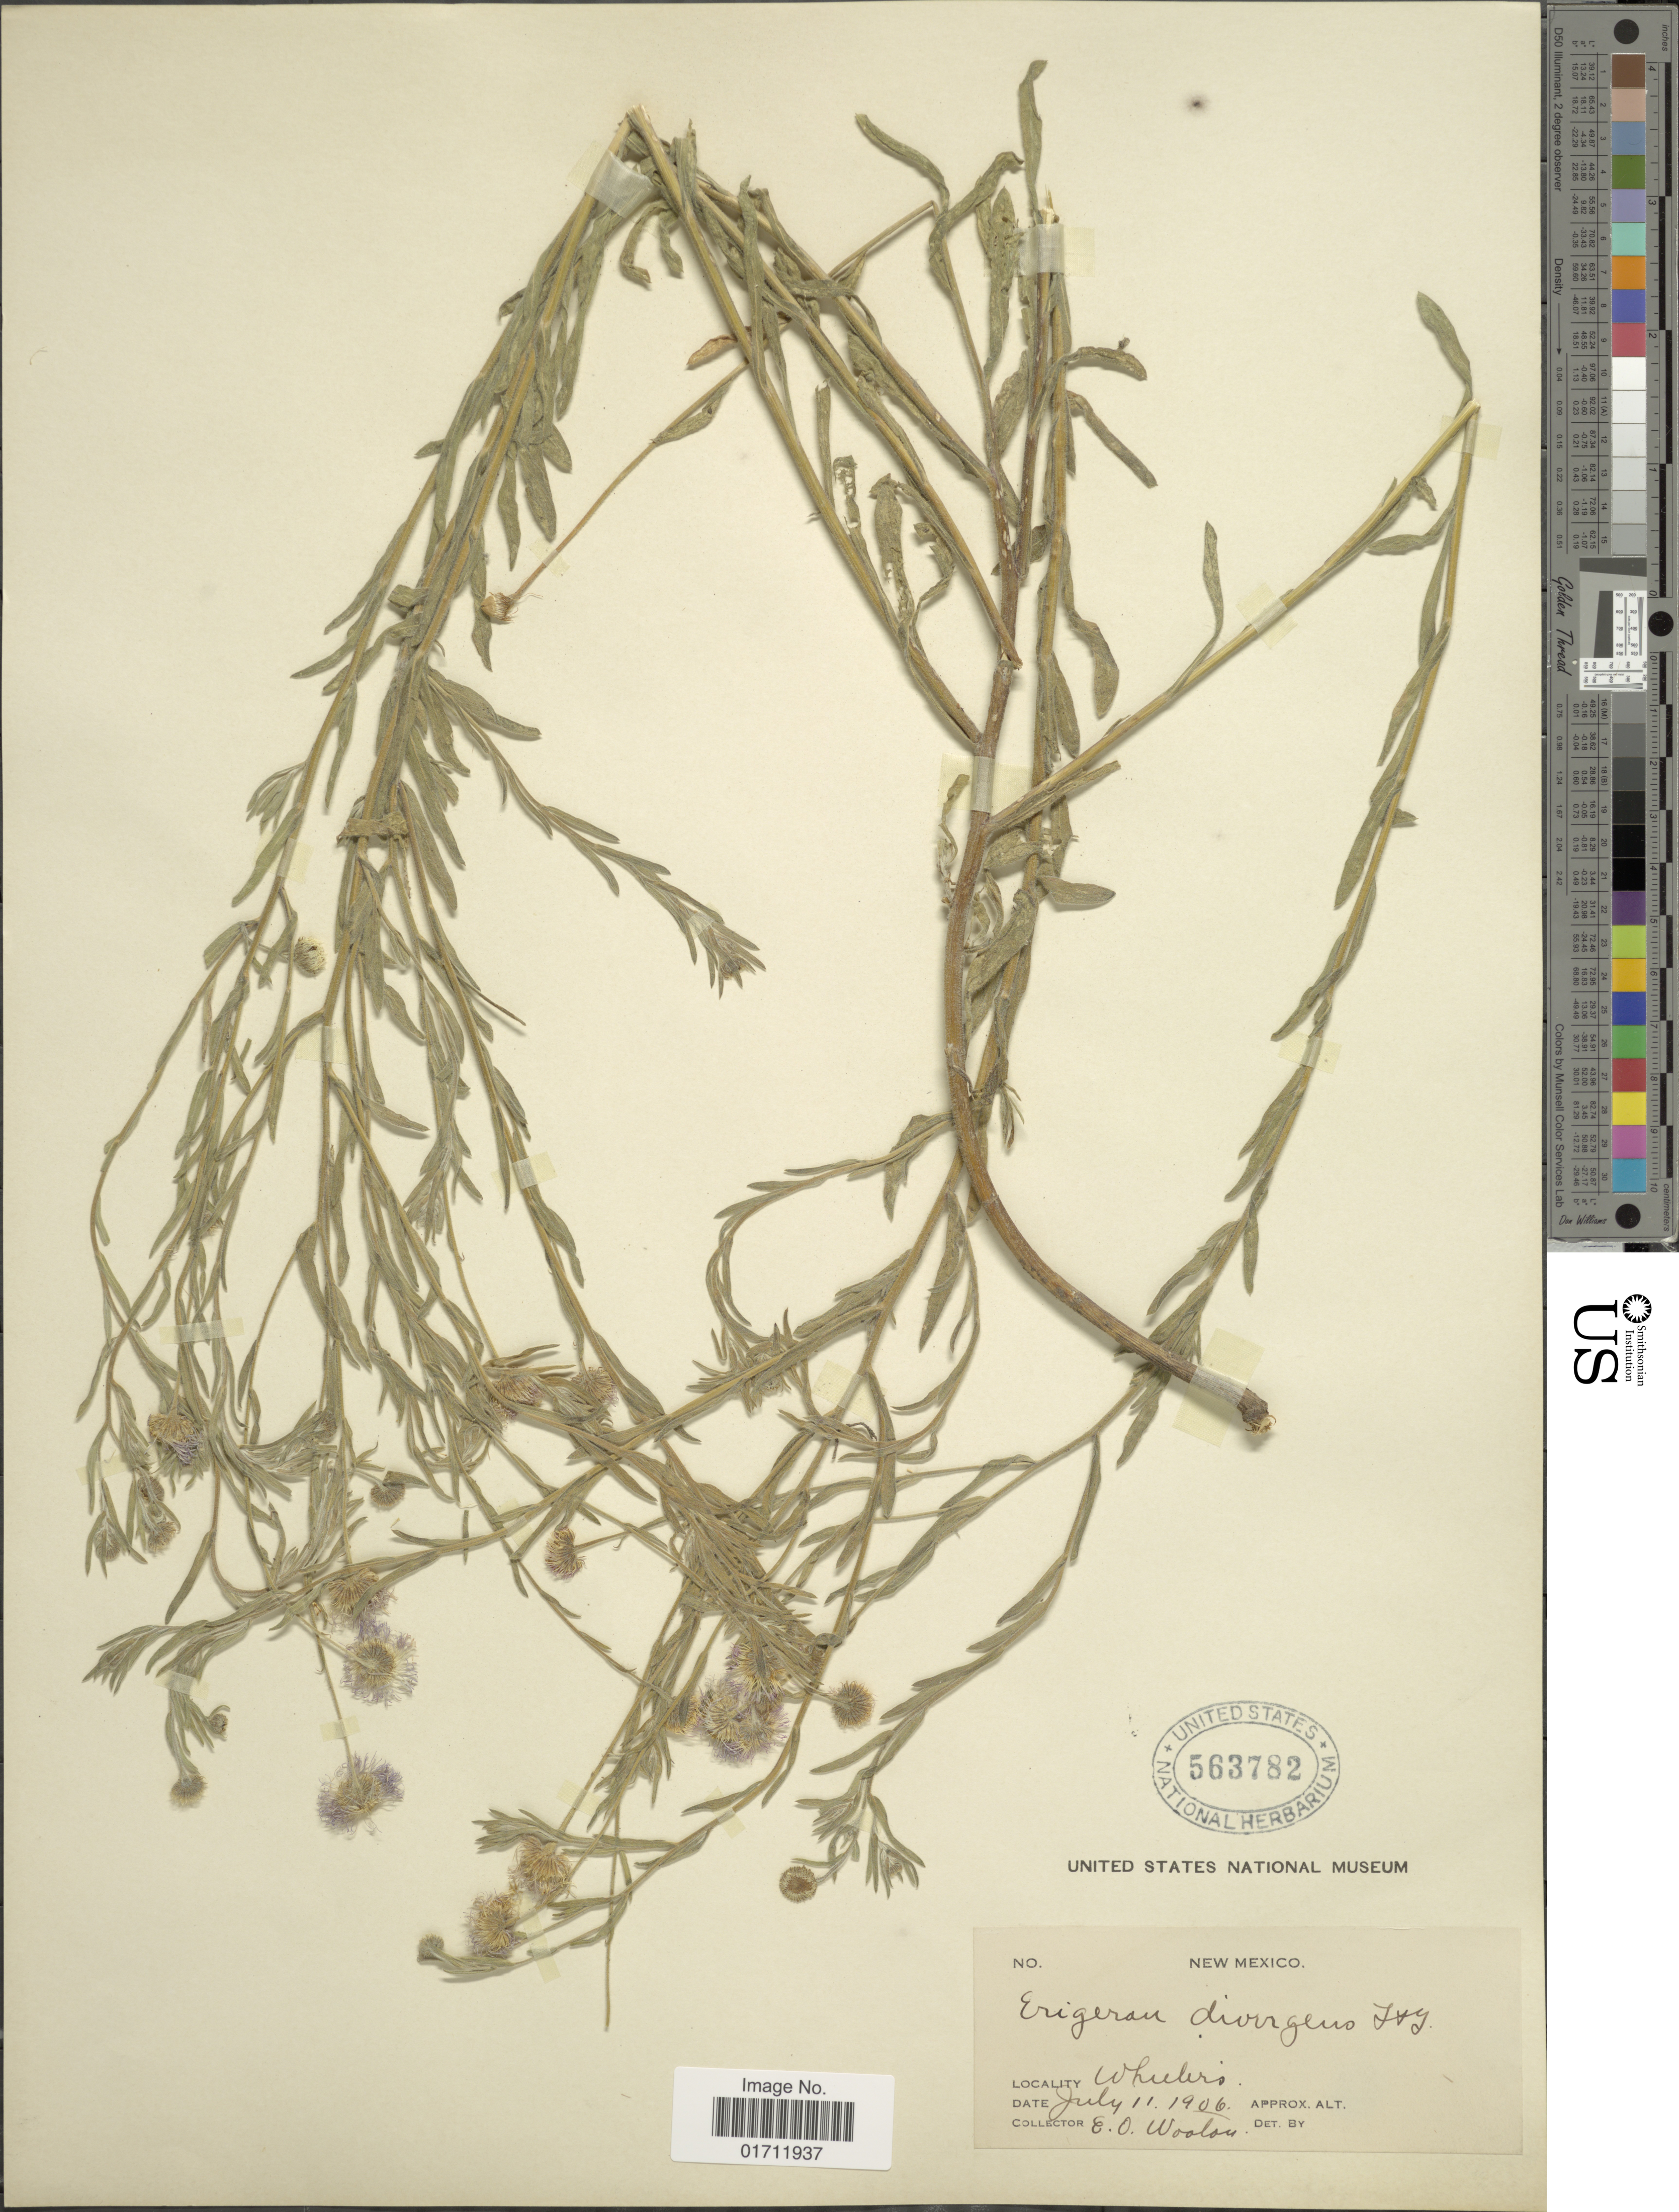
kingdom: Plantae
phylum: Tracheophyta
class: Magnoliopsida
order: Asterales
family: Asteraceae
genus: Erigeron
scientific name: Erigeron divergens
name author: Torr. & A. Gray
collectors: E. O. Wooton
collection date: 1906-07-11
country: United States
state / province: New Mexico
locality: Wheelers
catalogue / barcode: US 563782